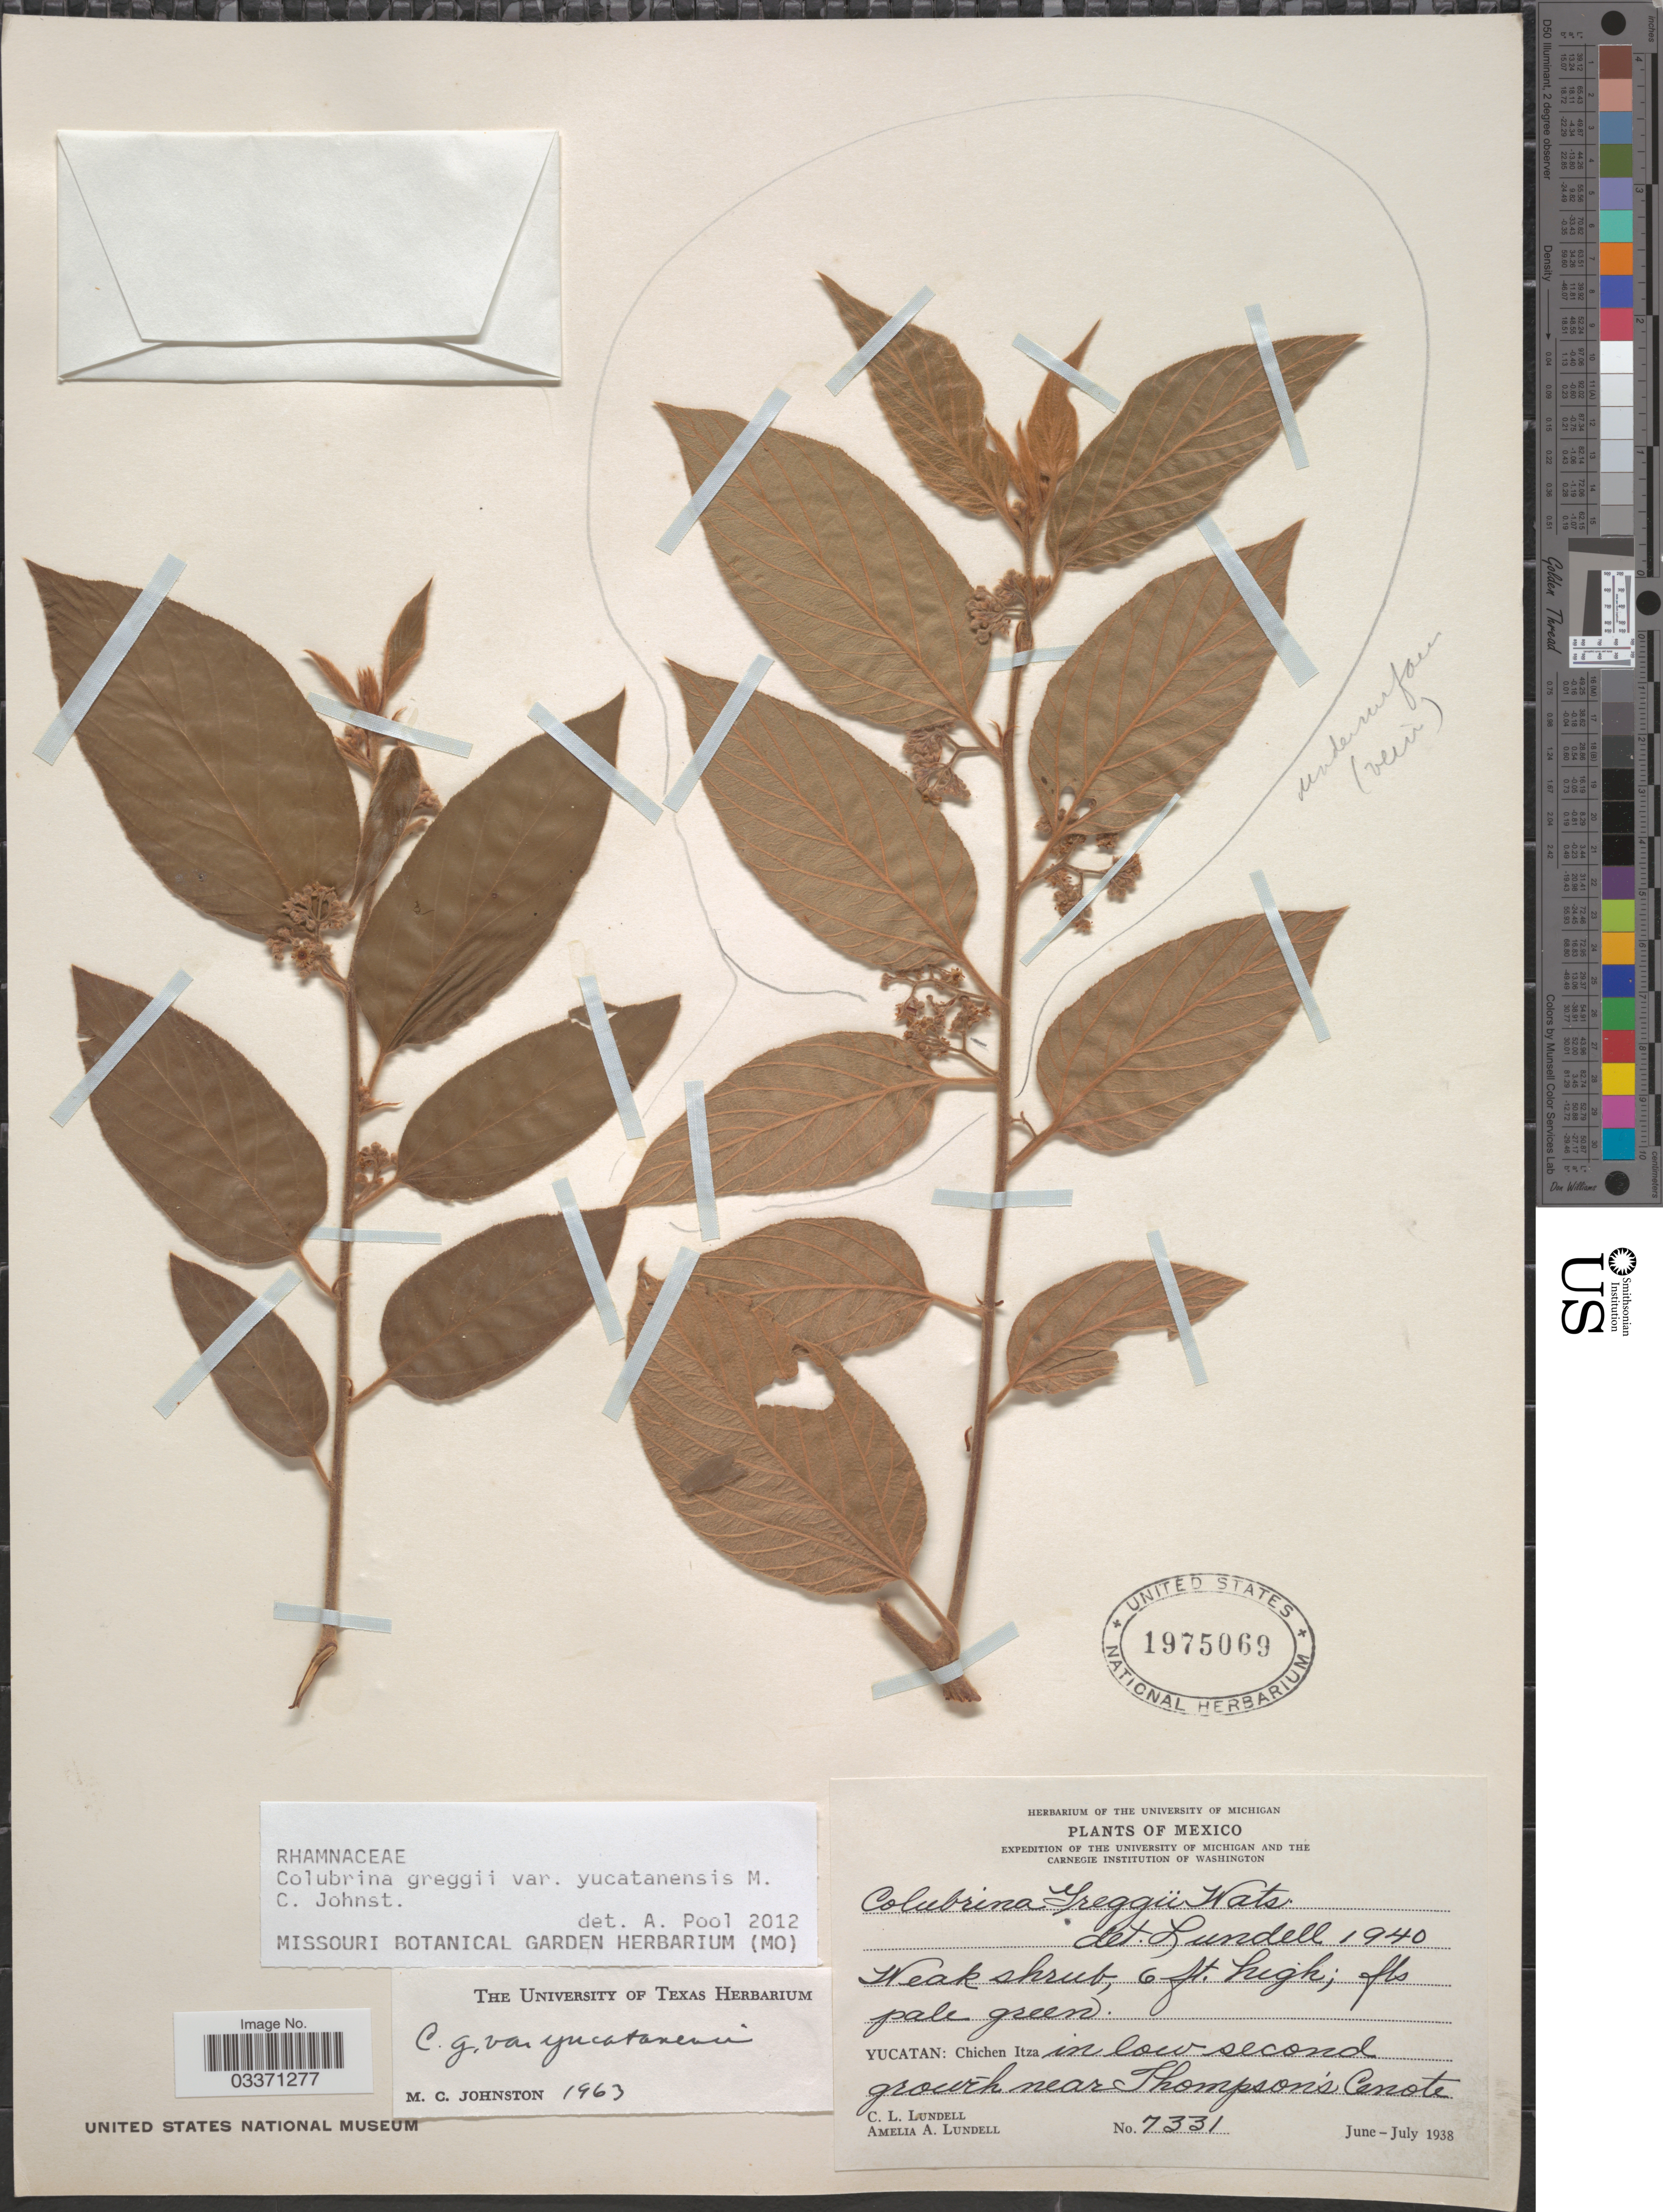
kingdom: Plantae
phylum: Tracheophyta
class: Magnoliopsida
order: Rosales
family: Rhamnaceae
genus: Colubrina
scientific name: Colubrina greggii var. yucatanensis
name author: M.C. Johnst.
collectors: C. L. Lundell & A. A. Lundell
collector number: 7331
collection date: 1938-06/1938-07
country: Mexico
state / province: Yucatán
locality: Chichen Itza in low second growth near Thompson's Cenote.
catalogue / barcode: US 1975069